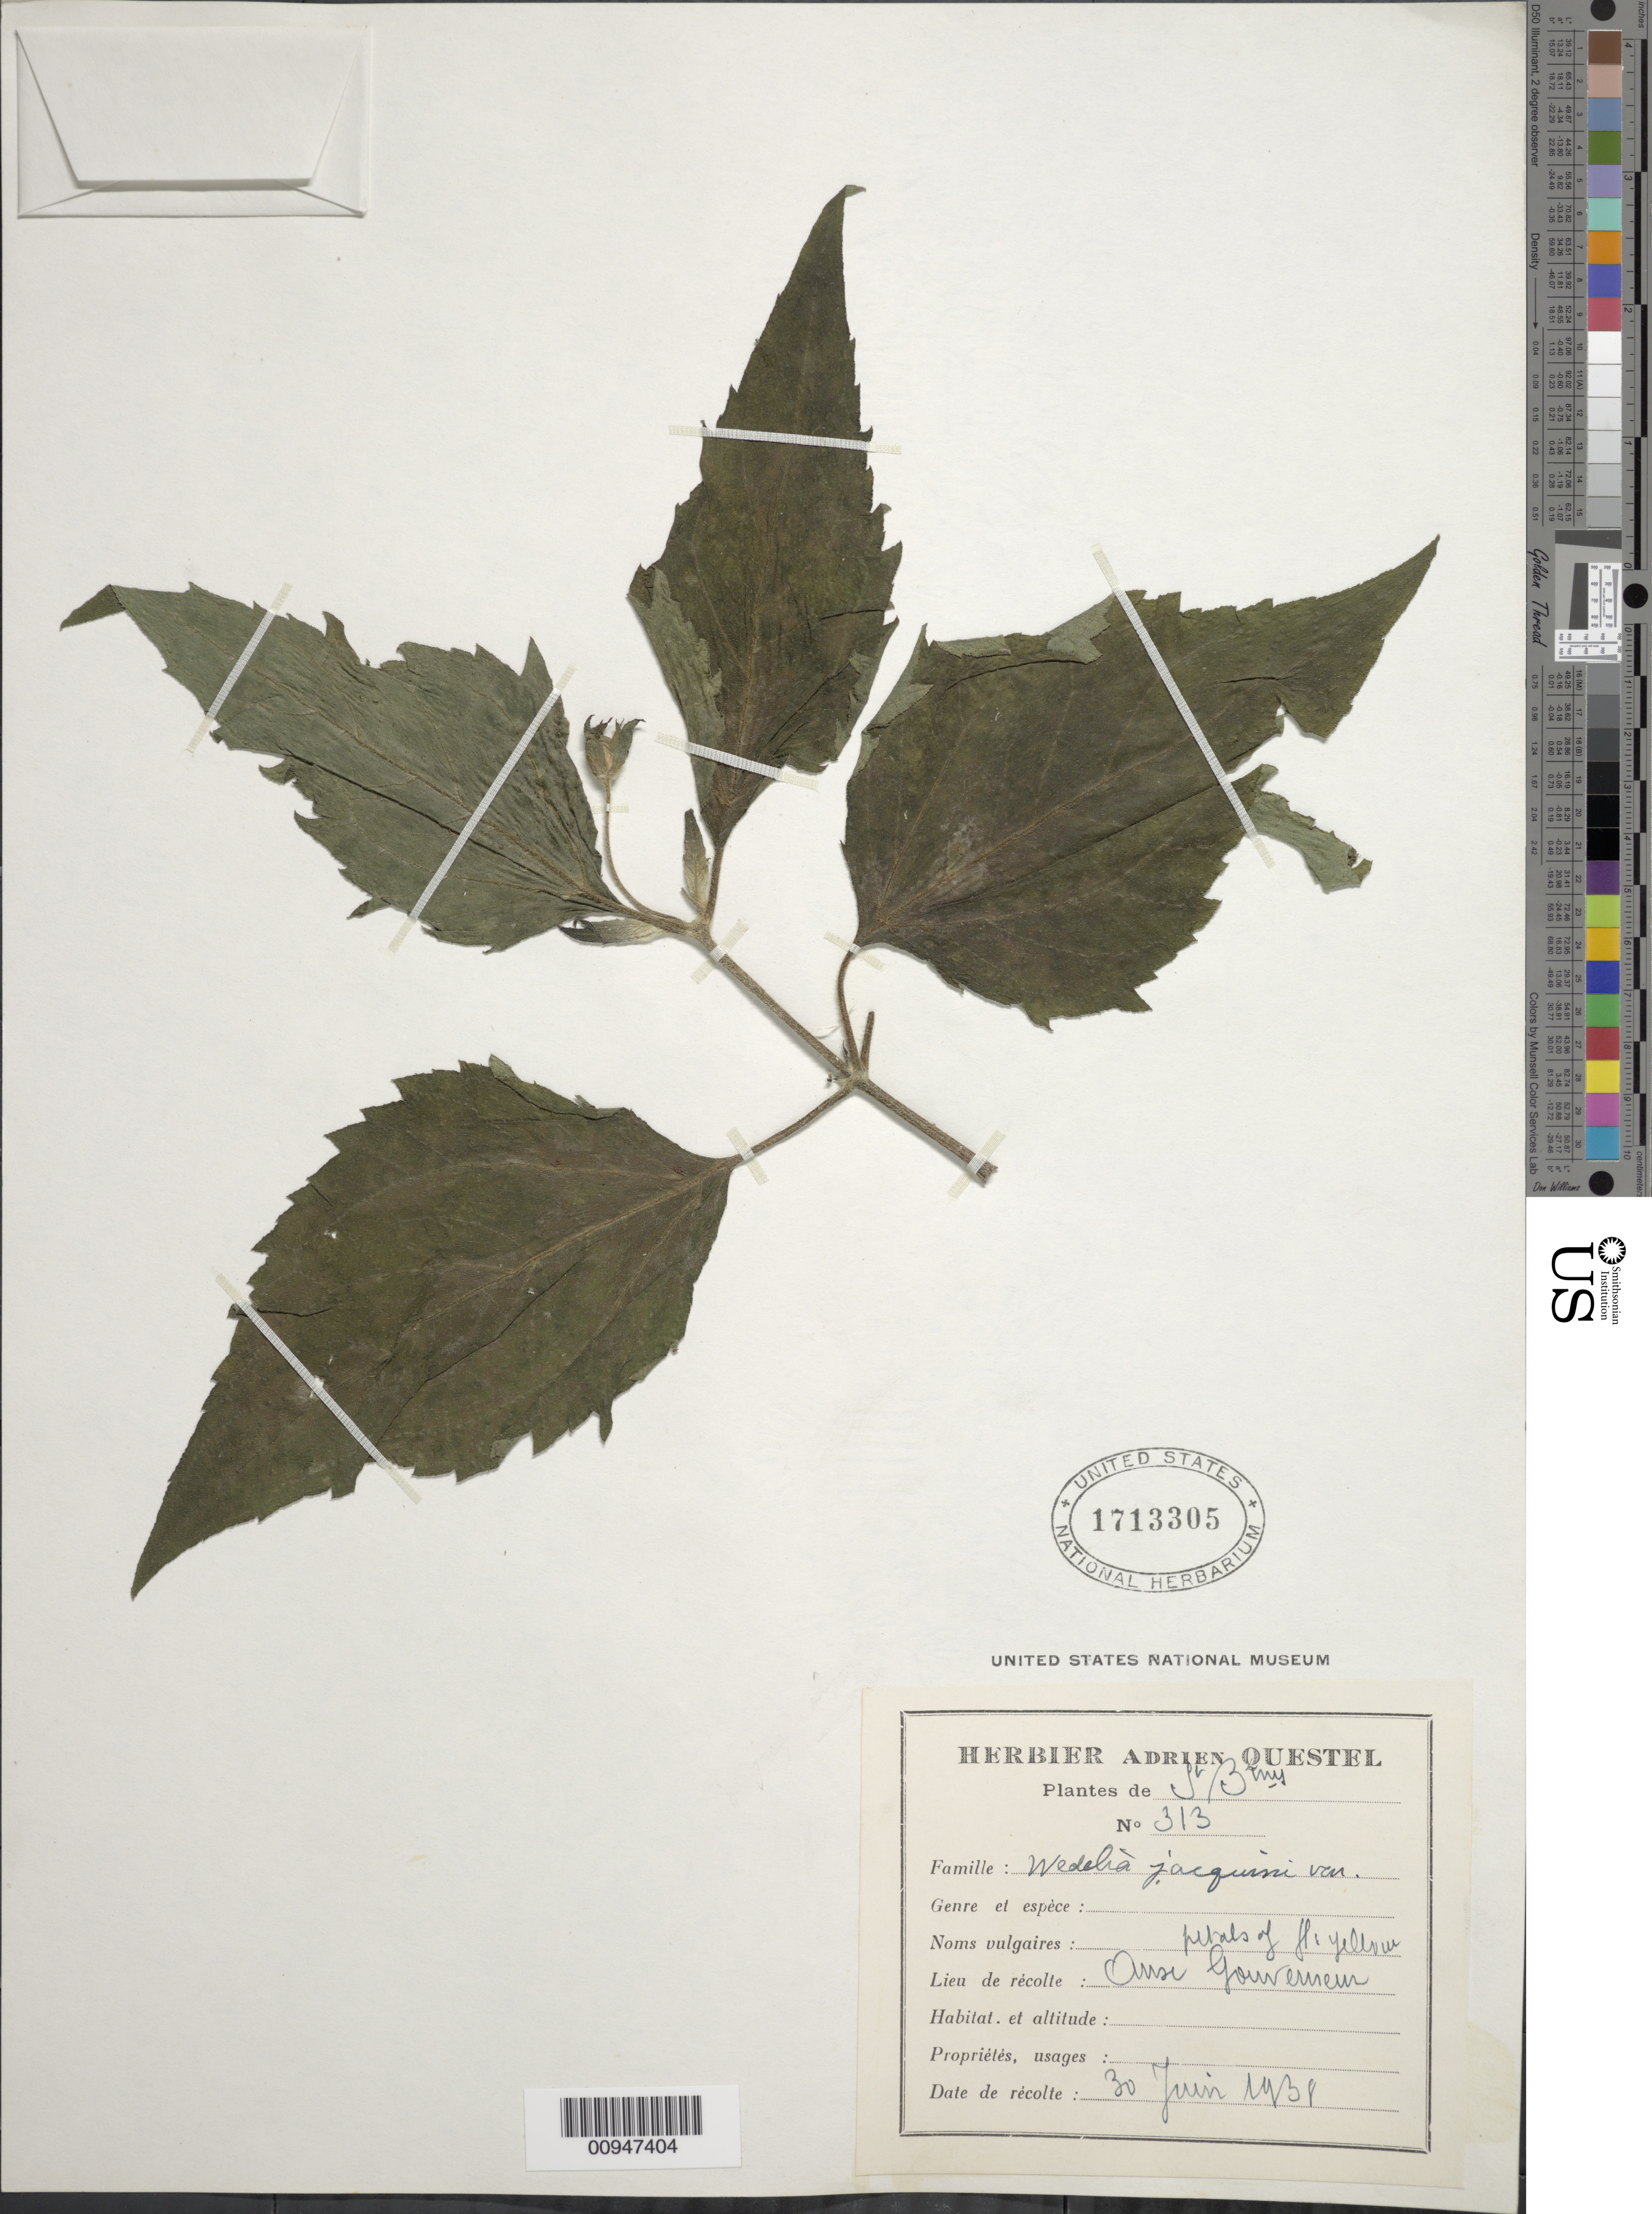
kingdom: Plantae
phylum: Tracheophyta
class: Magnoliopsida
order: Asterales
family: Asteraceae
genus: Wedelia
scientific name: Wedelia calycina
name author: Rich.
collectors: A. Questel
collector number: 313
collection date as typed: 30 Jun 1938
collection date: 1938-06-30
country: Saint Barthélemy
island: St. Barthélemy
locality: "Anse Gouerneur"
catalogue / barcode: US 1713305